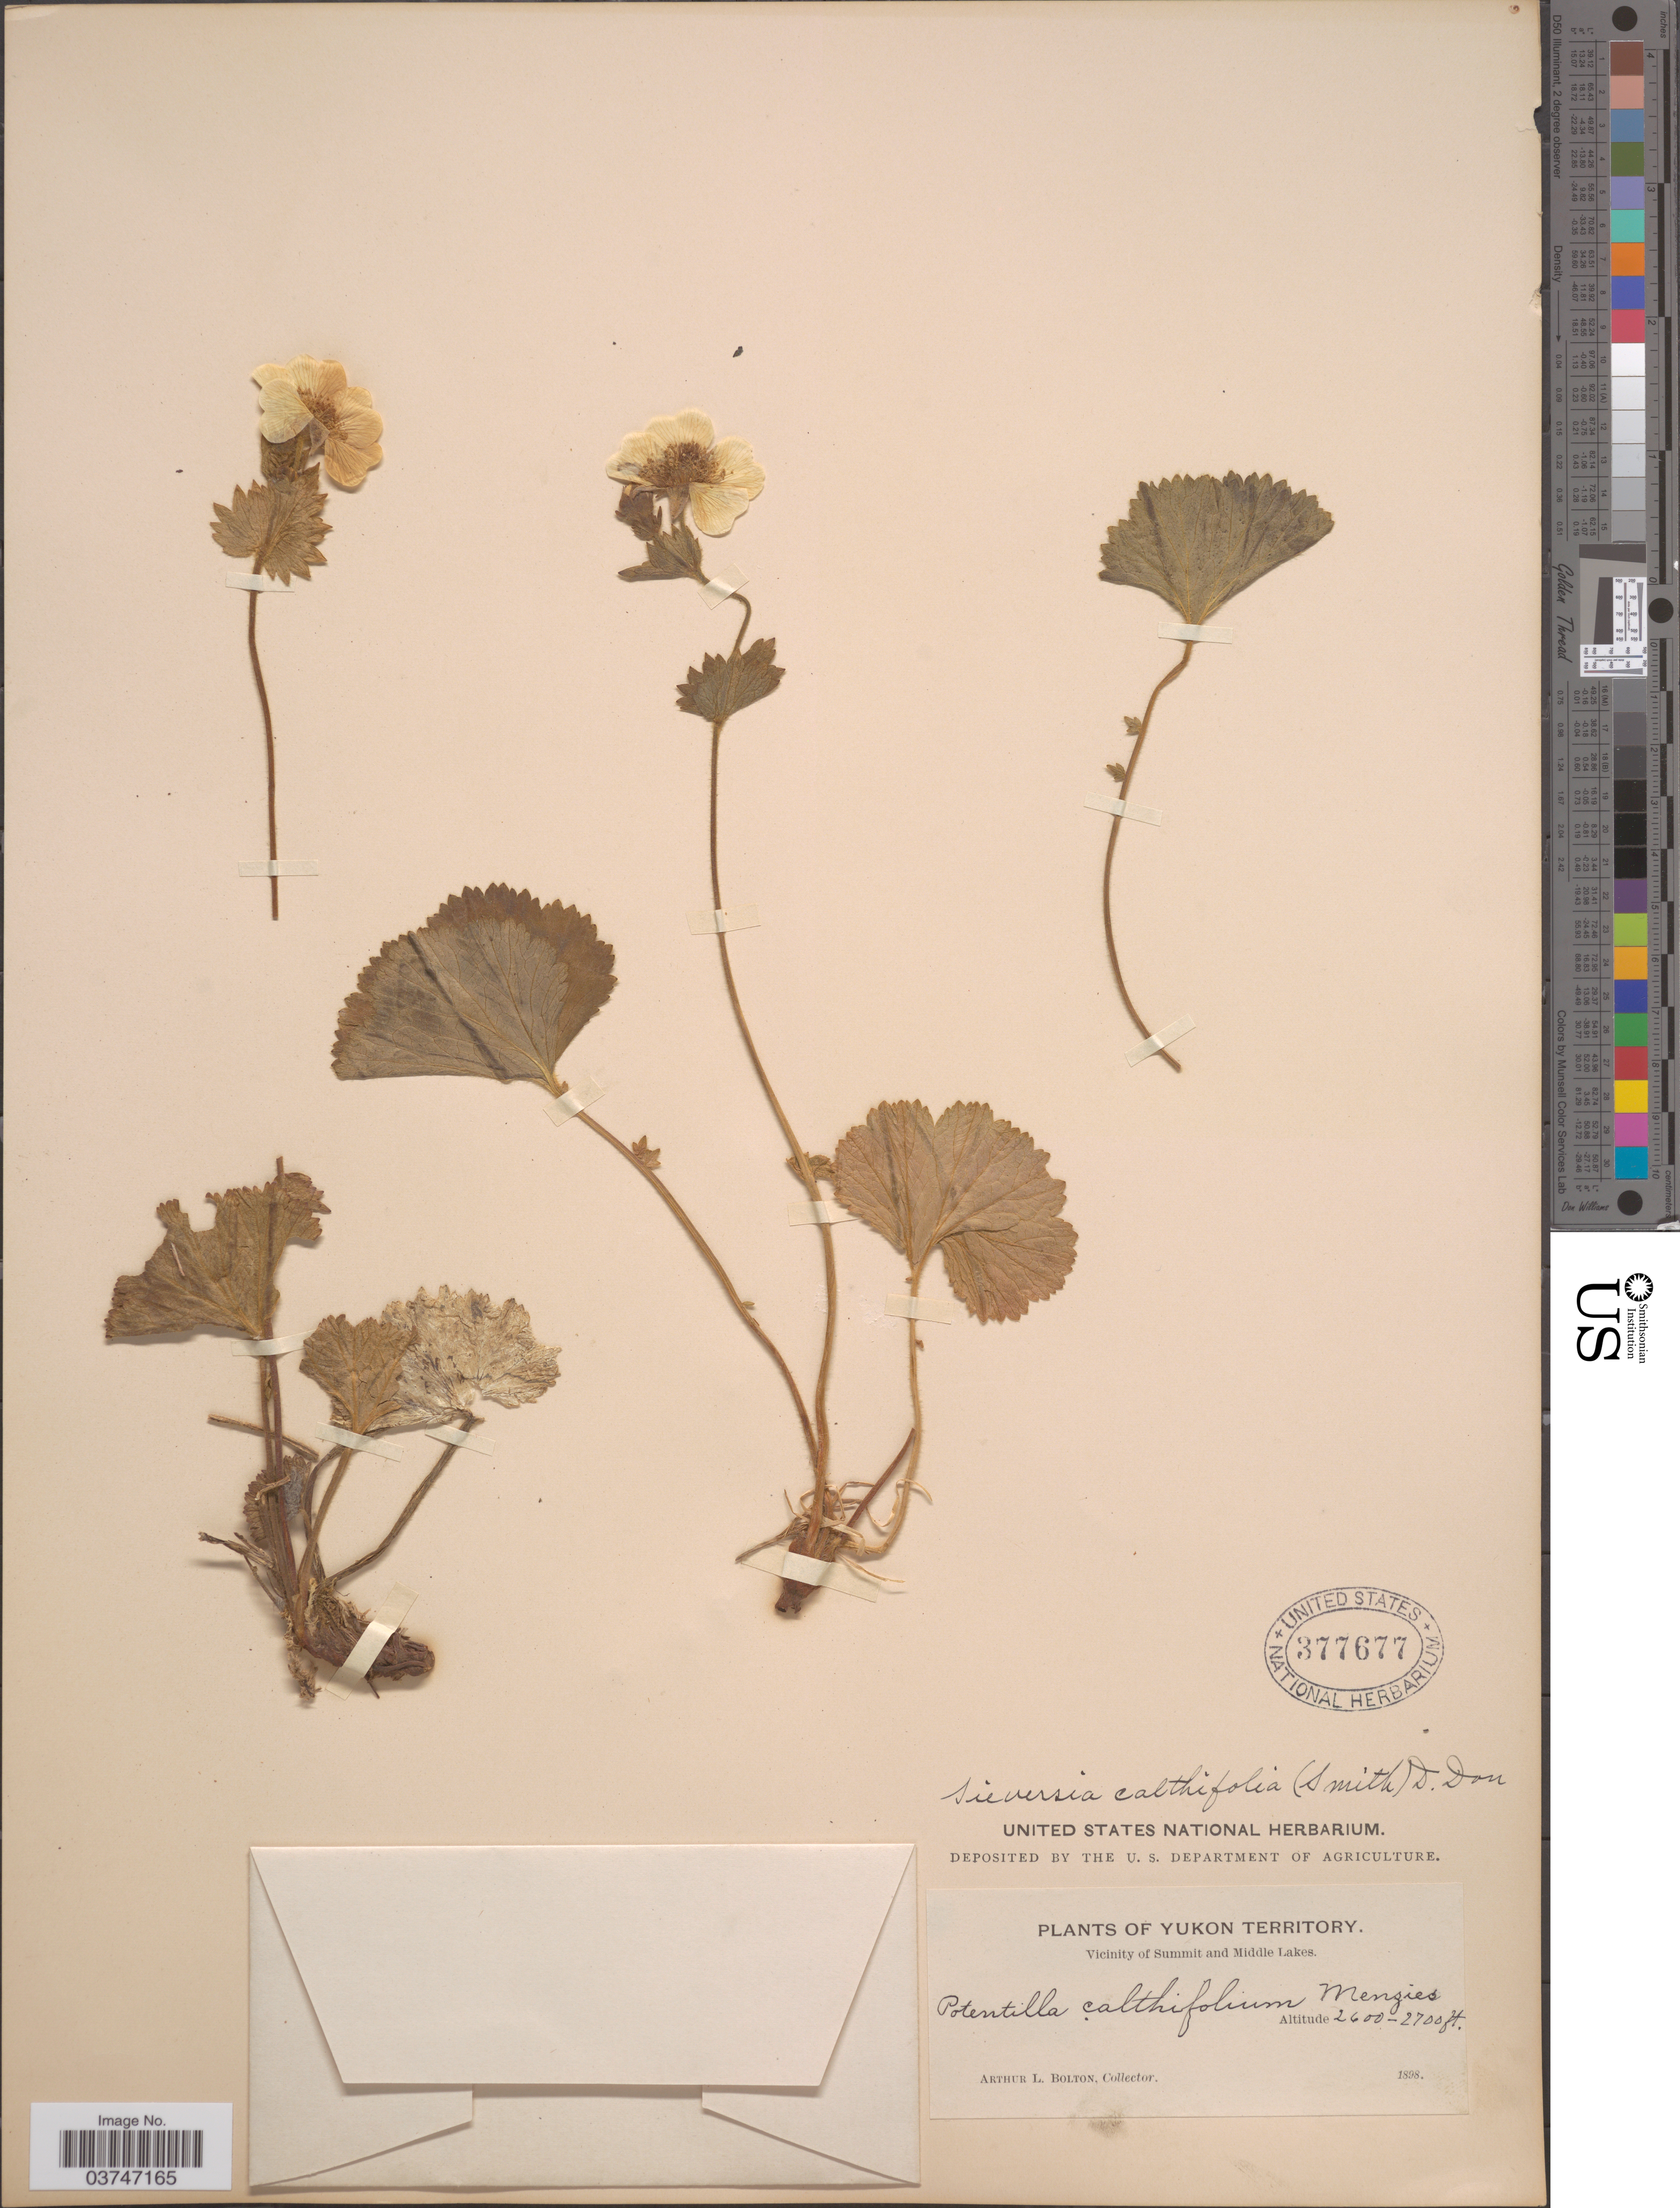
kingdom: Plantae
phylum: Tracheophyta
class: Magnoliopsida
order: Rosales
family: Rosaceae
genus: Geum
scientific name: Geum calthifolium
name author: Menzies ex Sm.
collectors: A. Bolton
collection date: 1898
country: Canada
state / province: Yukon Territory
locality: Vicinity of Summit and Middle Lakes.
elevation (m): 792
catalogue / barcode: US 377677